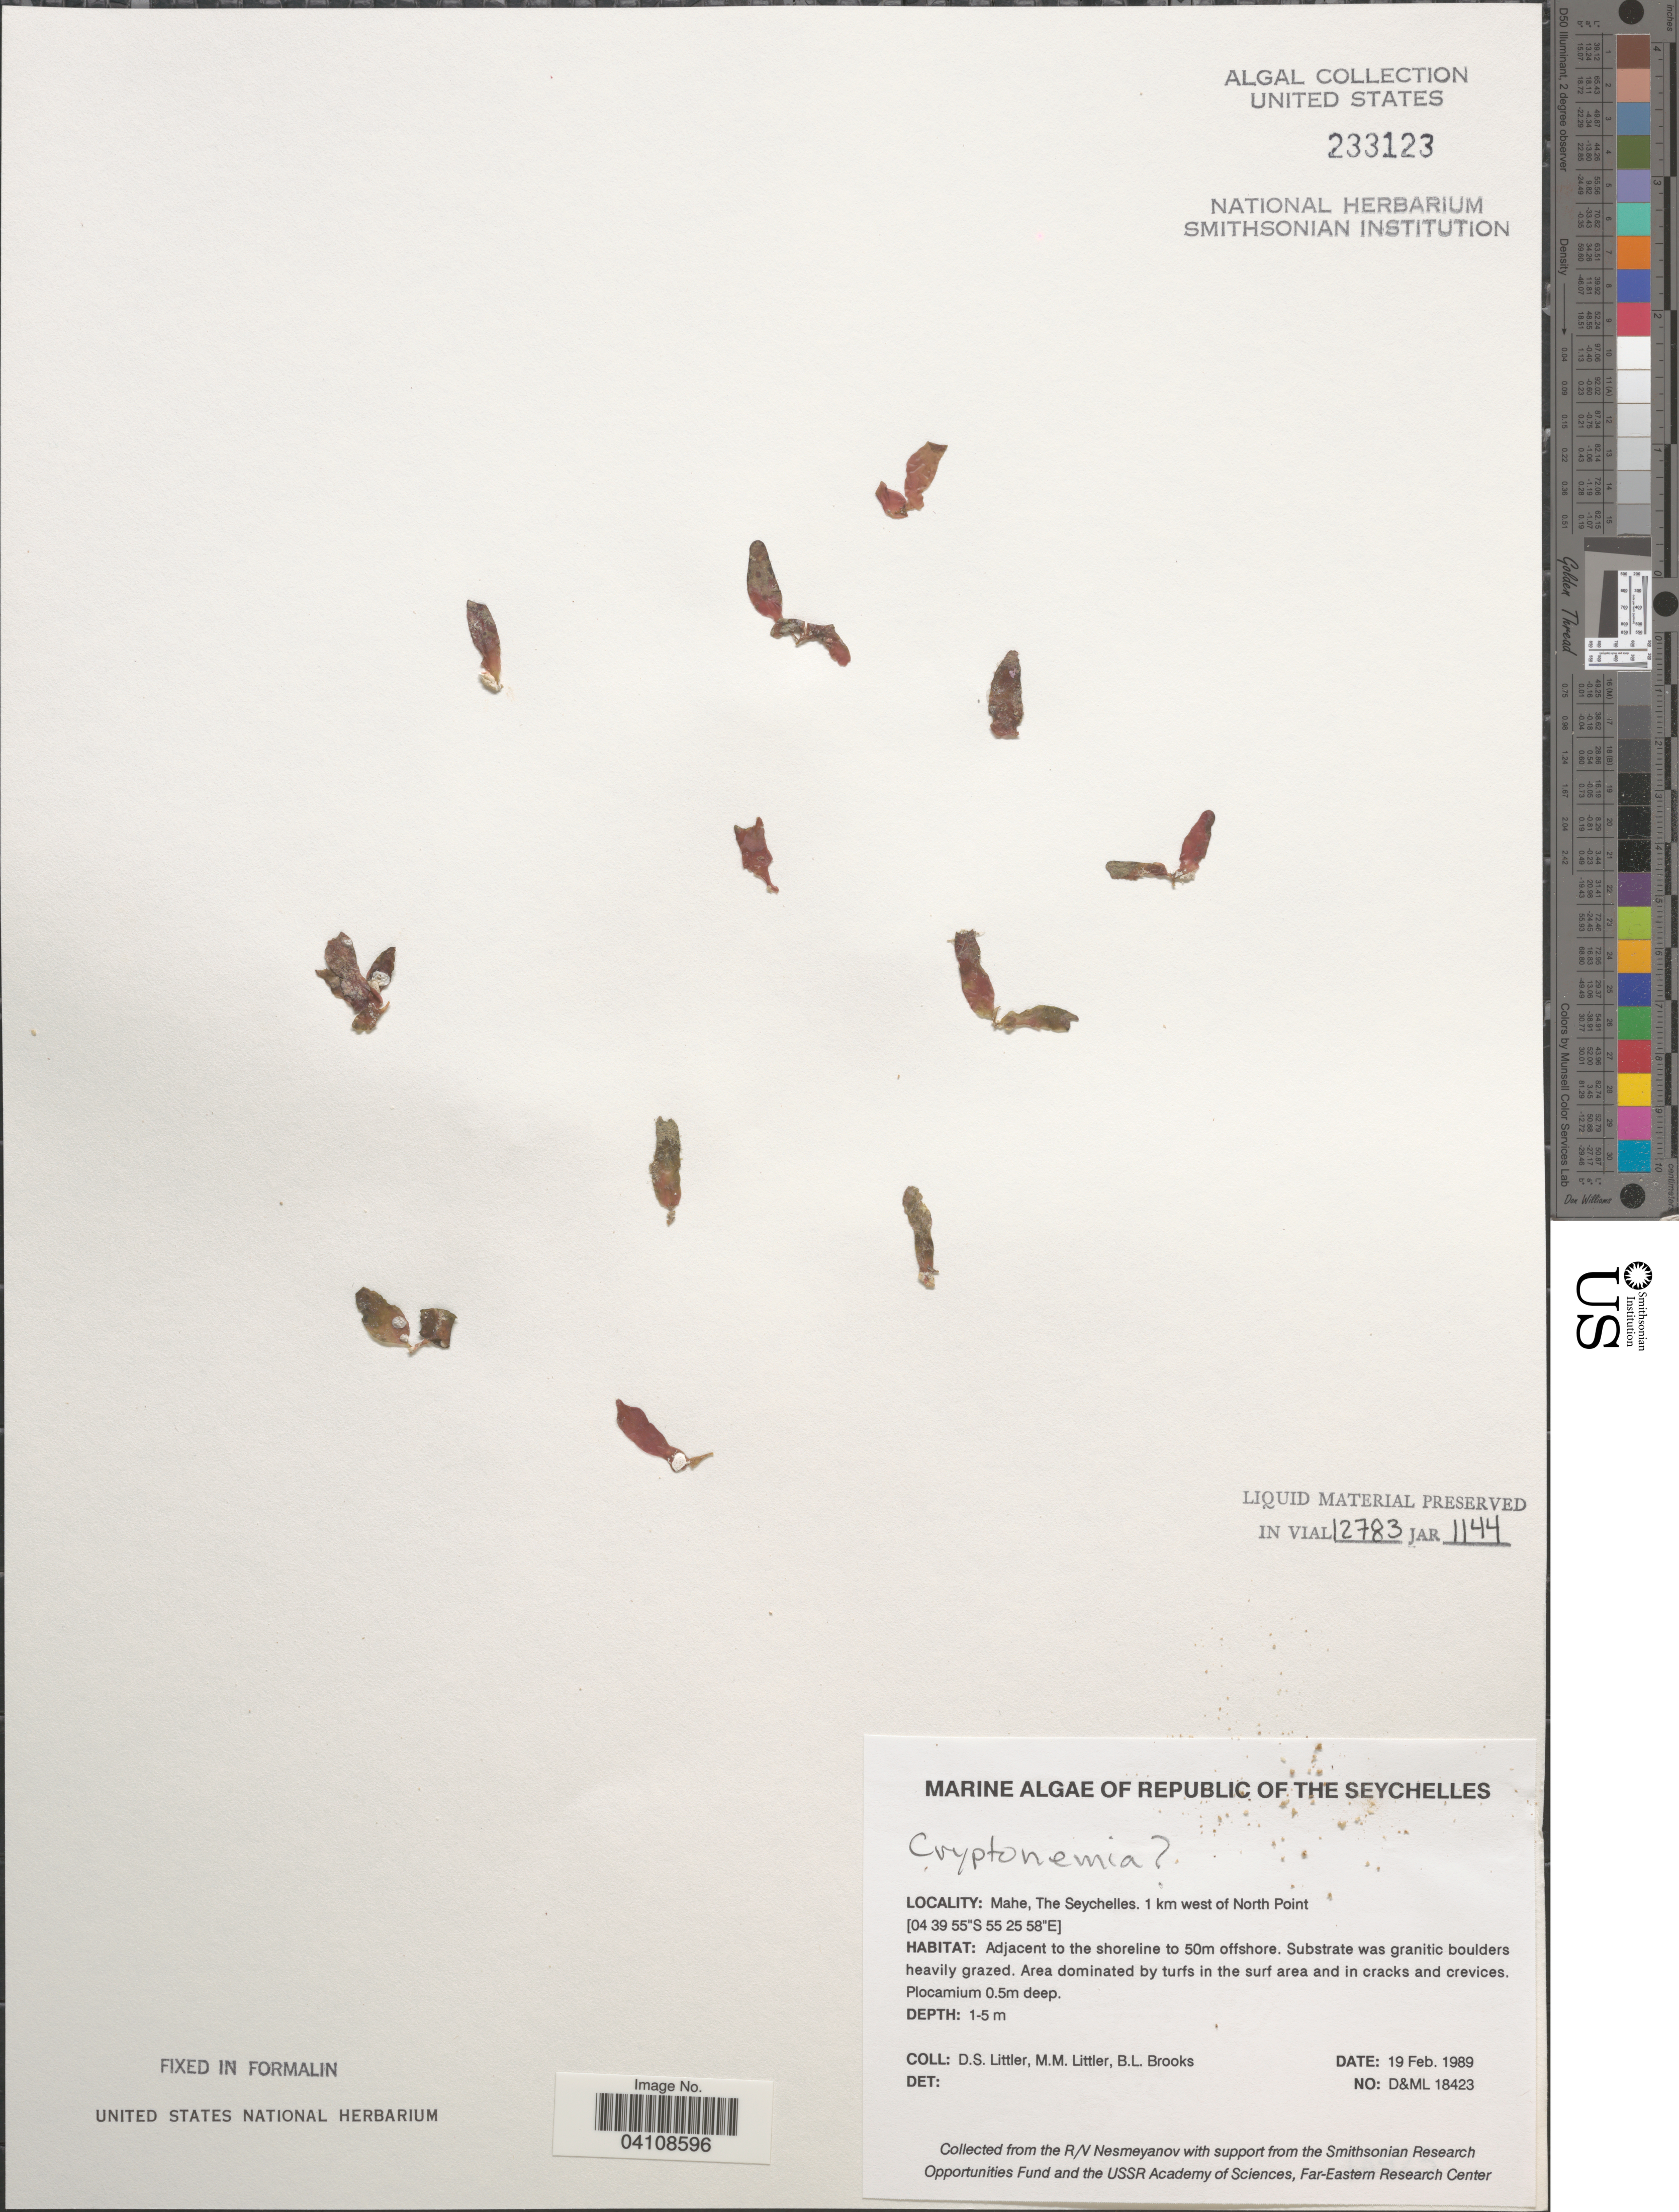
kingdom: Plantae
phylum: Rhodophyta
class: Florideophyceae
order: Halymeniales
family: Halymeniaceae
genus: Cryptonemia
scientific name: Cryptonemia sp.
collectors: D. S. Littler & B. Brooks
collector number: D&ML18423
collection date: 1989-02-19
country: Seychelles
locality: Republic of The Seychelles. Mahe. 1 km west of North Point. Adjacent to the shoreline to 50m offshore.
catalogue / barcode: US 233123